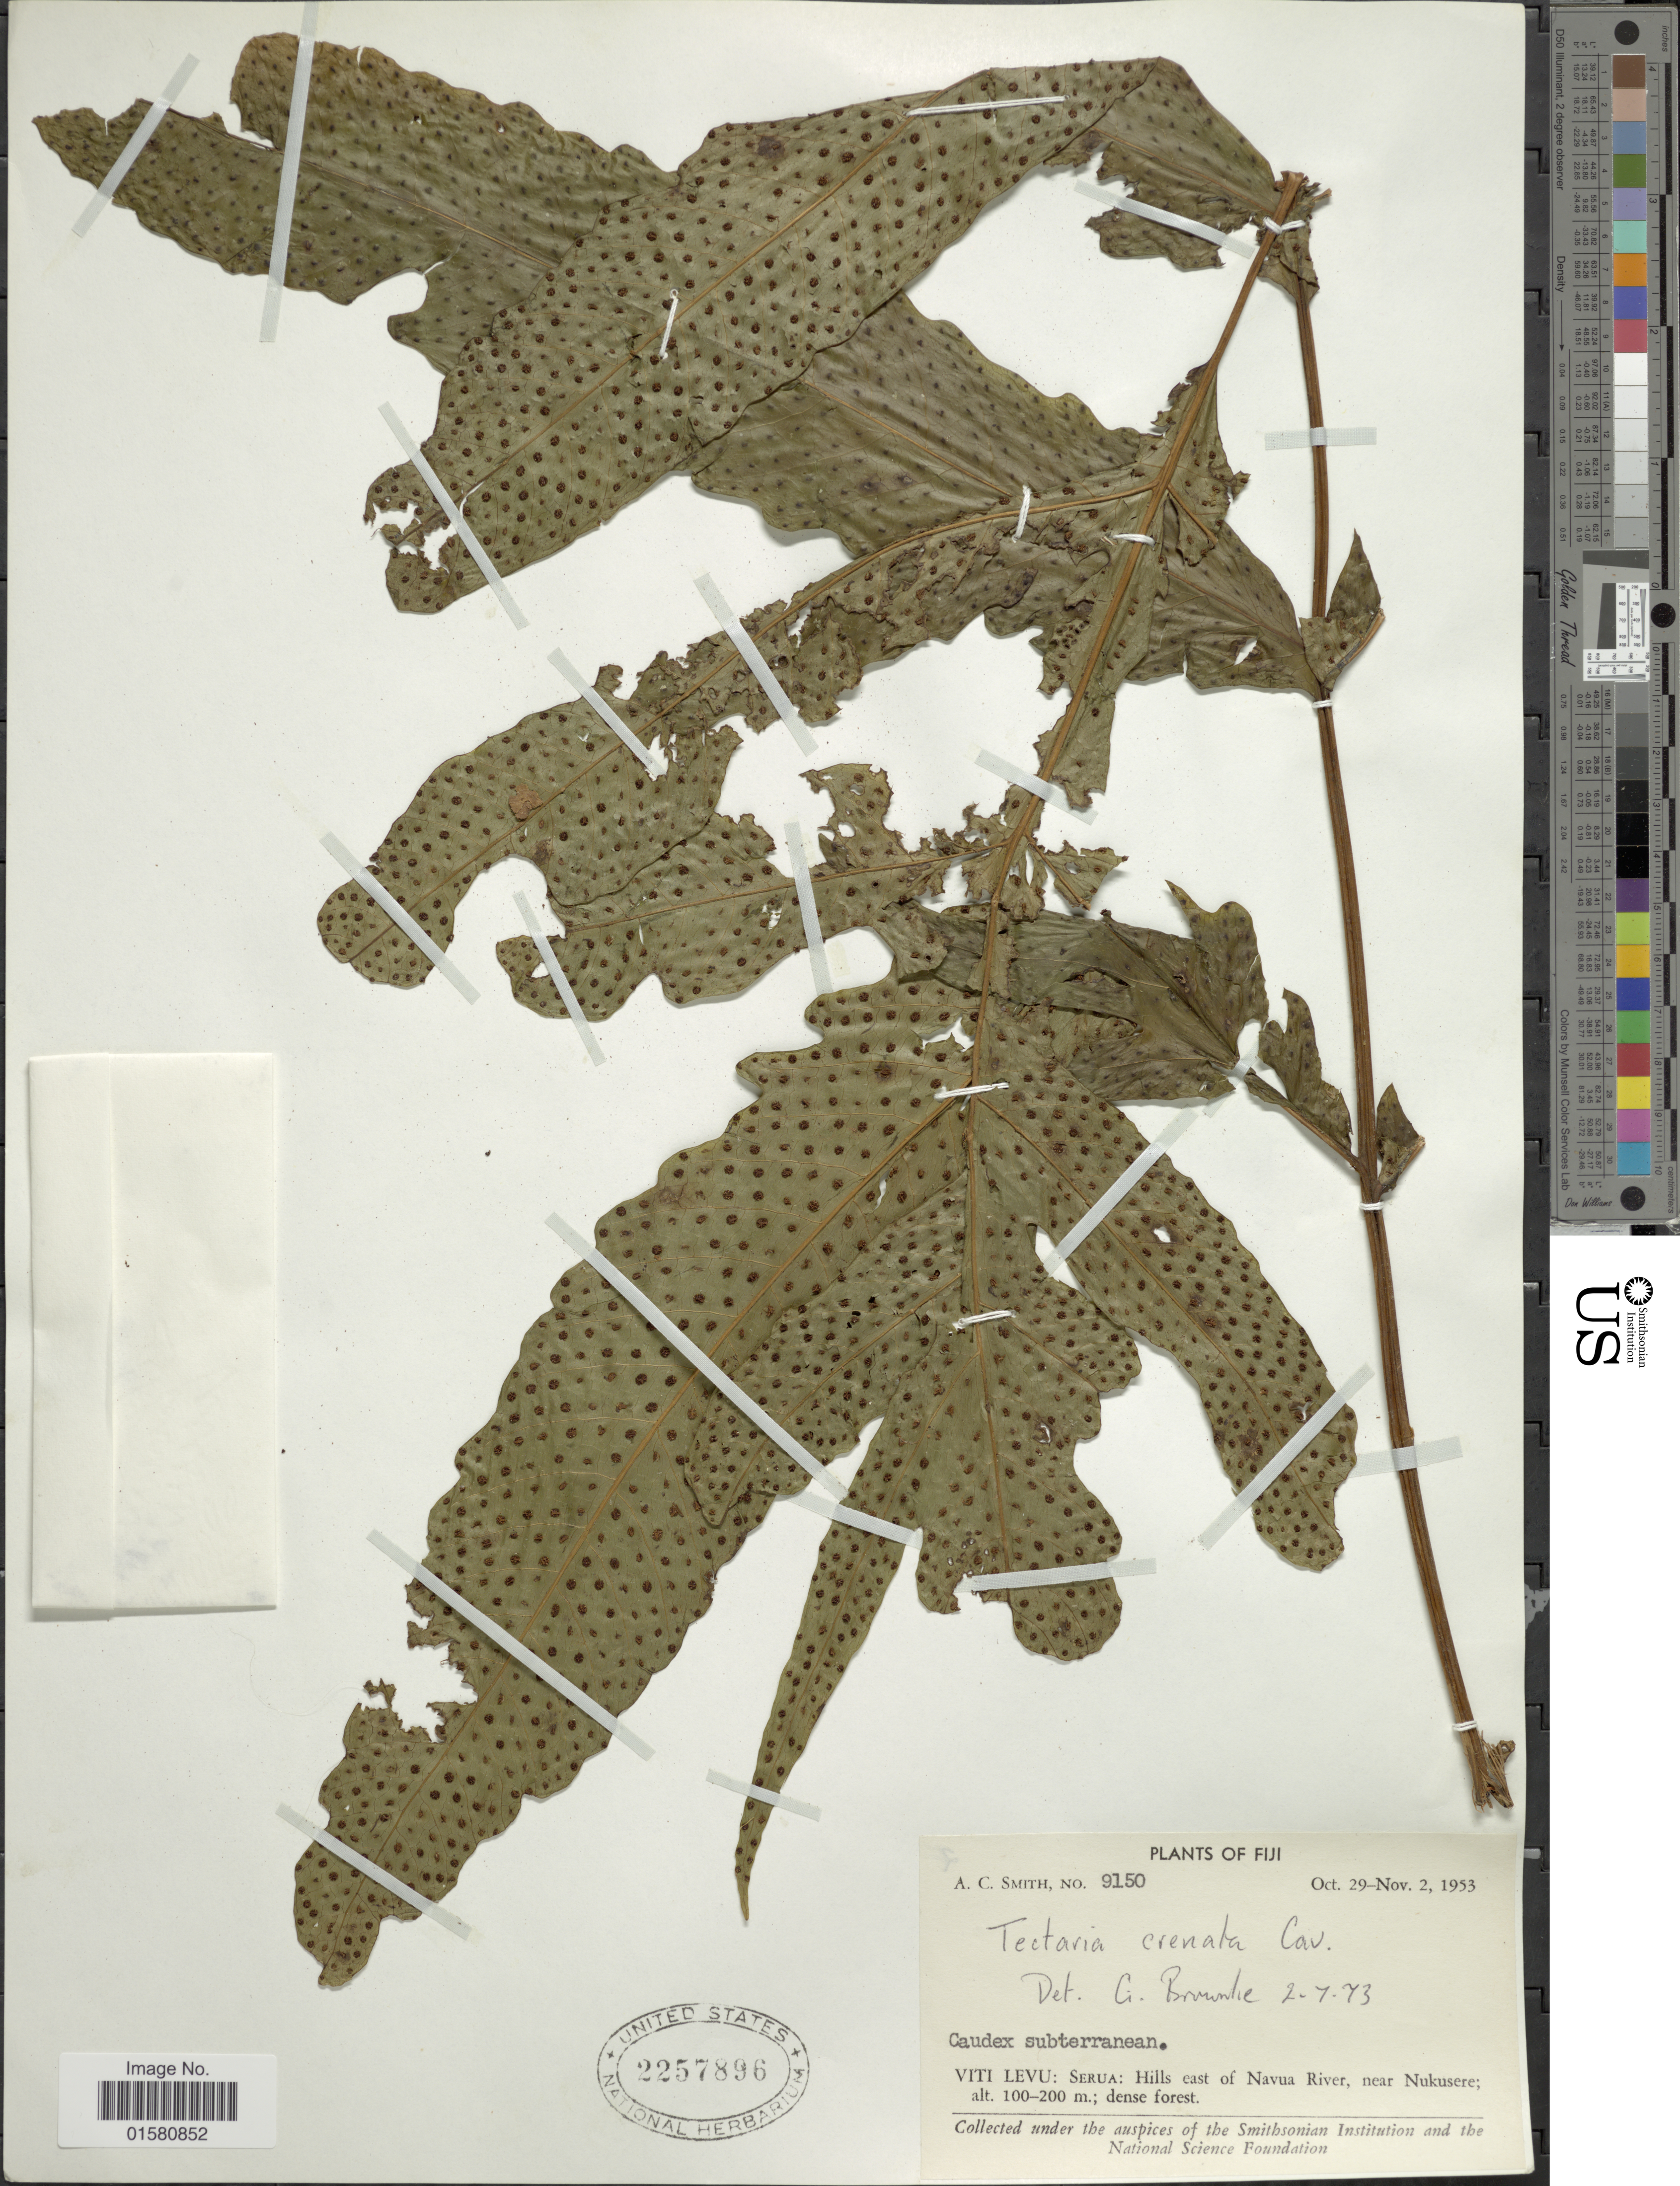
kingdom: Plantae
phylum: Tracheophyta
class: Polypodiopsida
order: Polypodiales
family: Tectariaceae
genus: Tectaria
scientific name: Tectaria crenata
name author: Cav.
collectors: A. C. Smith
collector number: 9150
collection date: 1953-10-29/1953-11-02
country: Fiji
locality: Viti Levu: Serua: Hill east of Navua River, near Nukusere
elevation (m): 100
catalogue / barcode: US 2257896